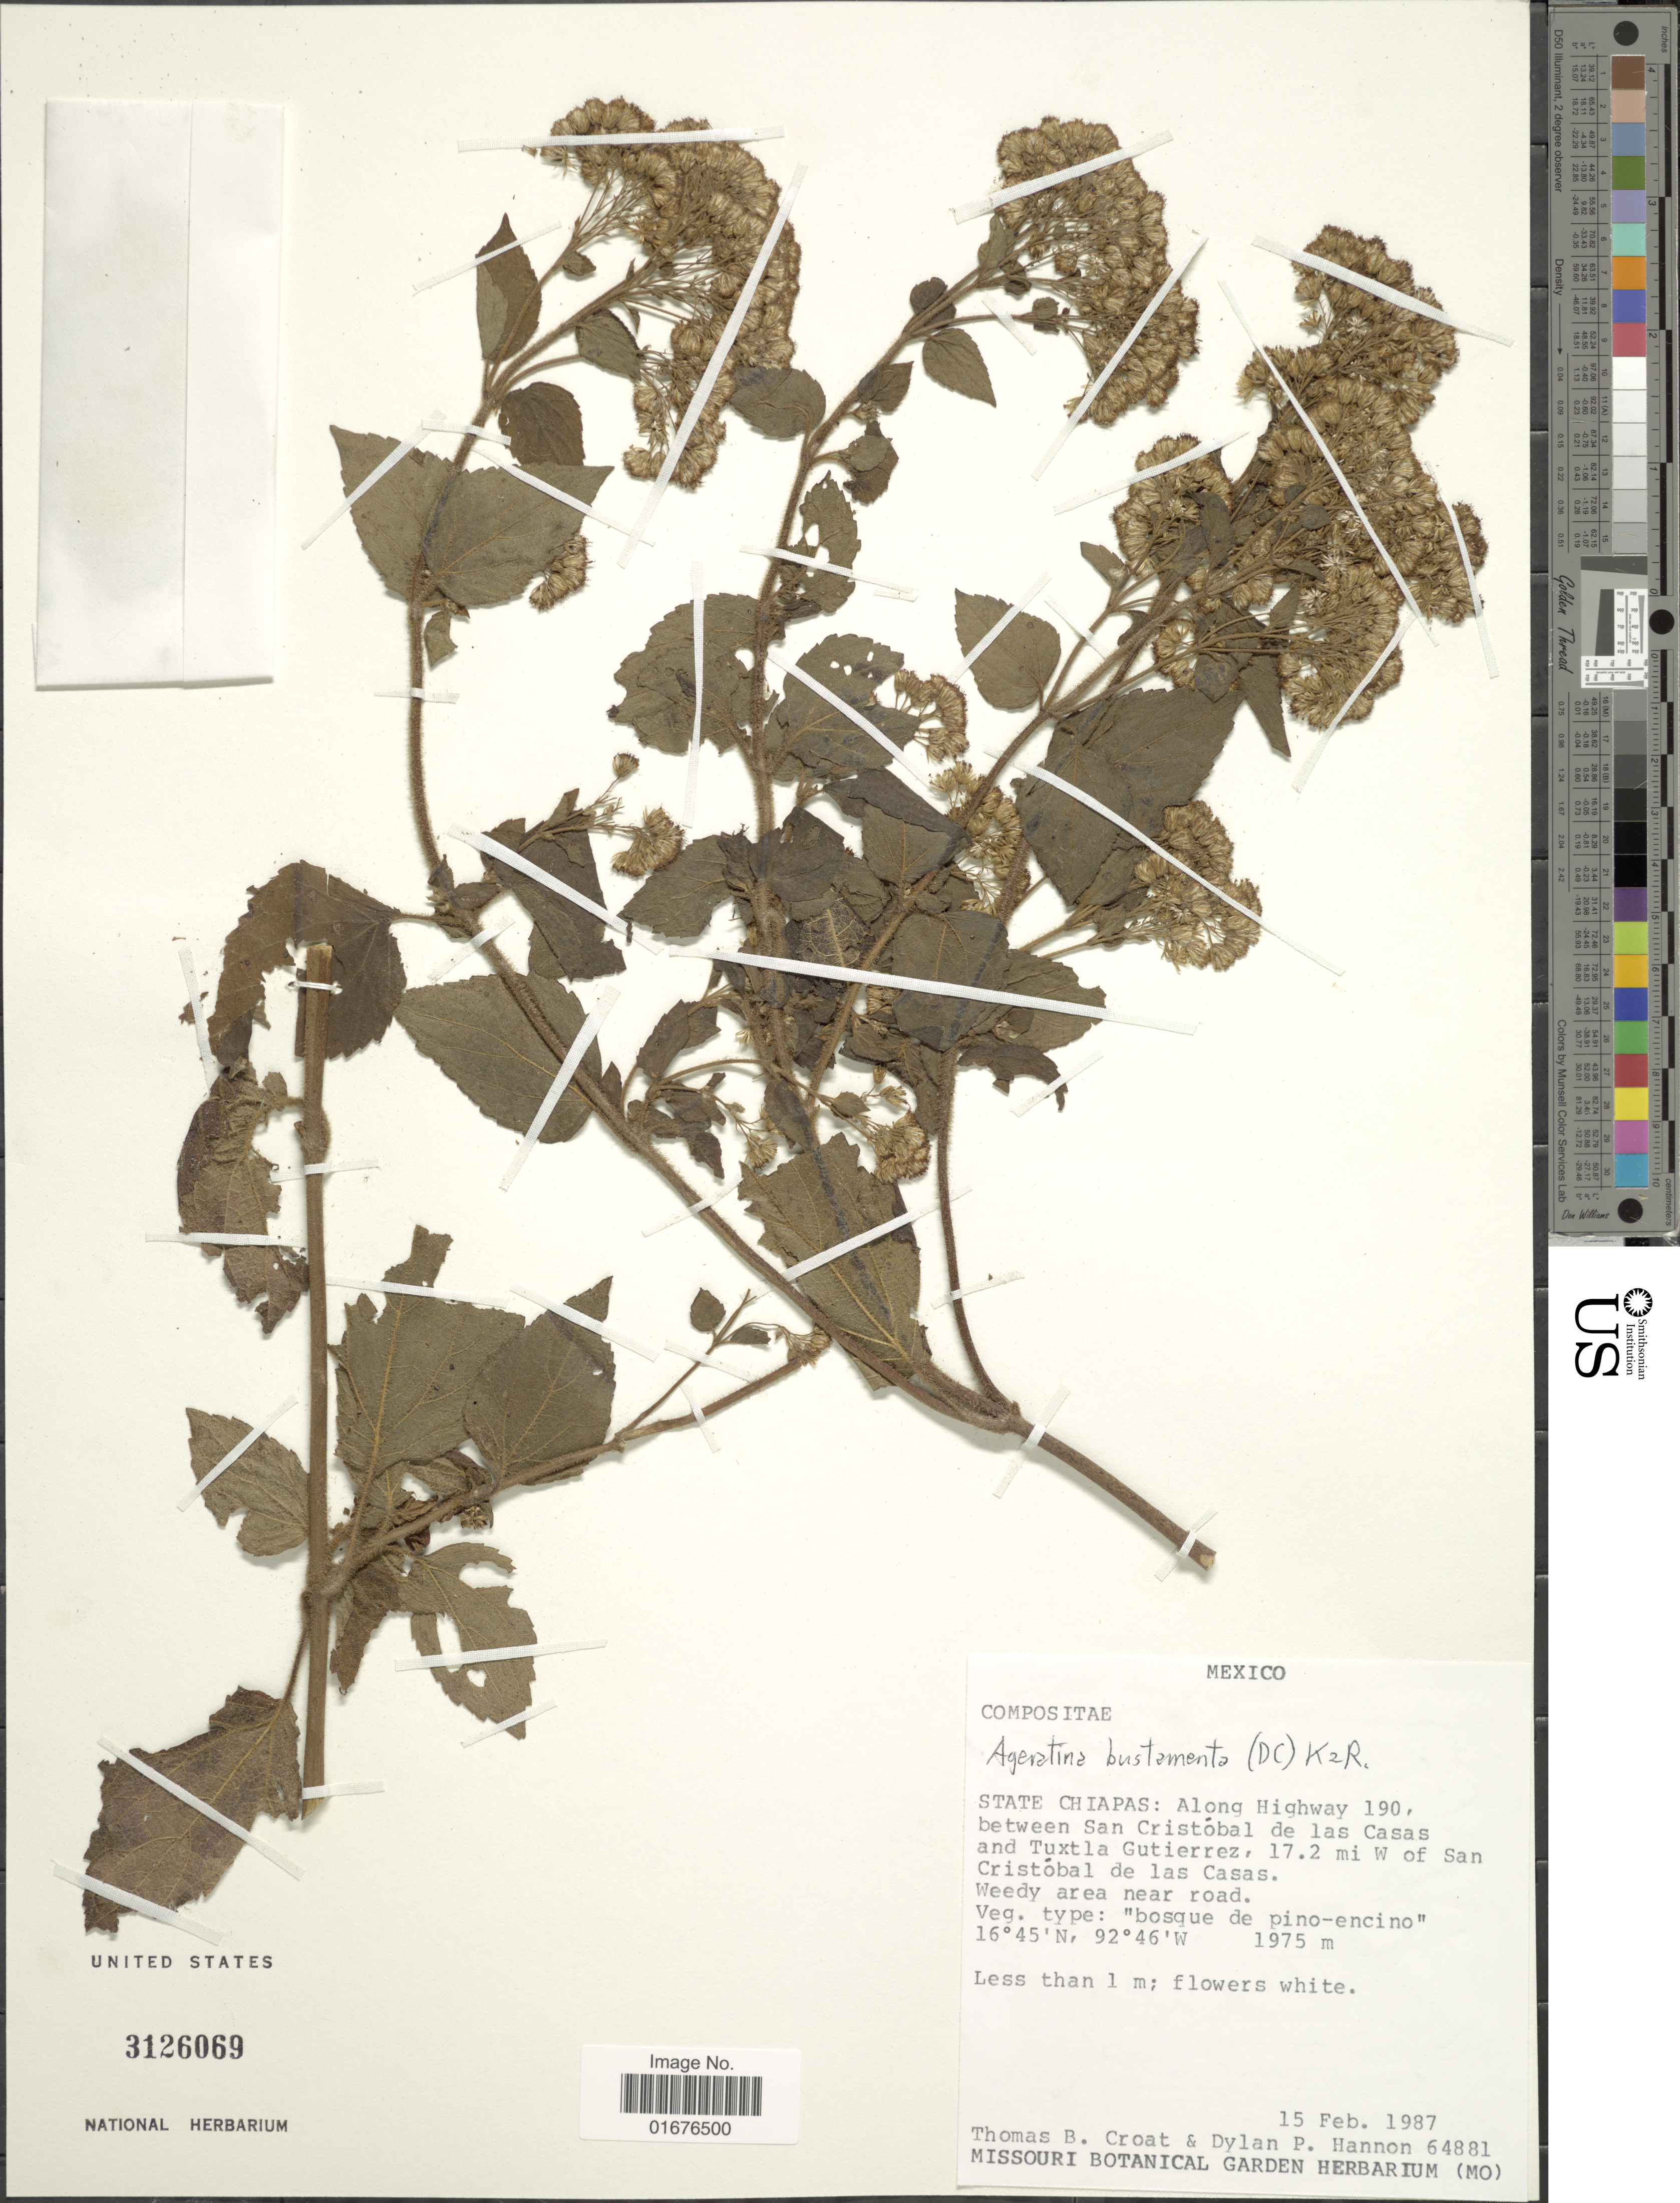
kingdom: Plantae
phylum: Tracheophyta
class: Magnoliopsida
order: Asterales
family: Asteraceae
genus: Ageratina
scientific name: Ageratina pichinchensis var. bustamenta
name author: (DC.) R.M. King & H. Rob.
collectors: T. B. Croat & D. Hannon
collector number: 64881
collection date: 1987-02-15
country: Mexico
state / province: Chiapas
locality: Along Highway 190, between San Cristobal de las Casas and Tuxtla Gutierrez, 17.2 mi W of San Cristóbal de las Casas, weedy area near road, "bosque de pino-encino"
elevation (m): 1975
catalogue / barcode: US 3126069